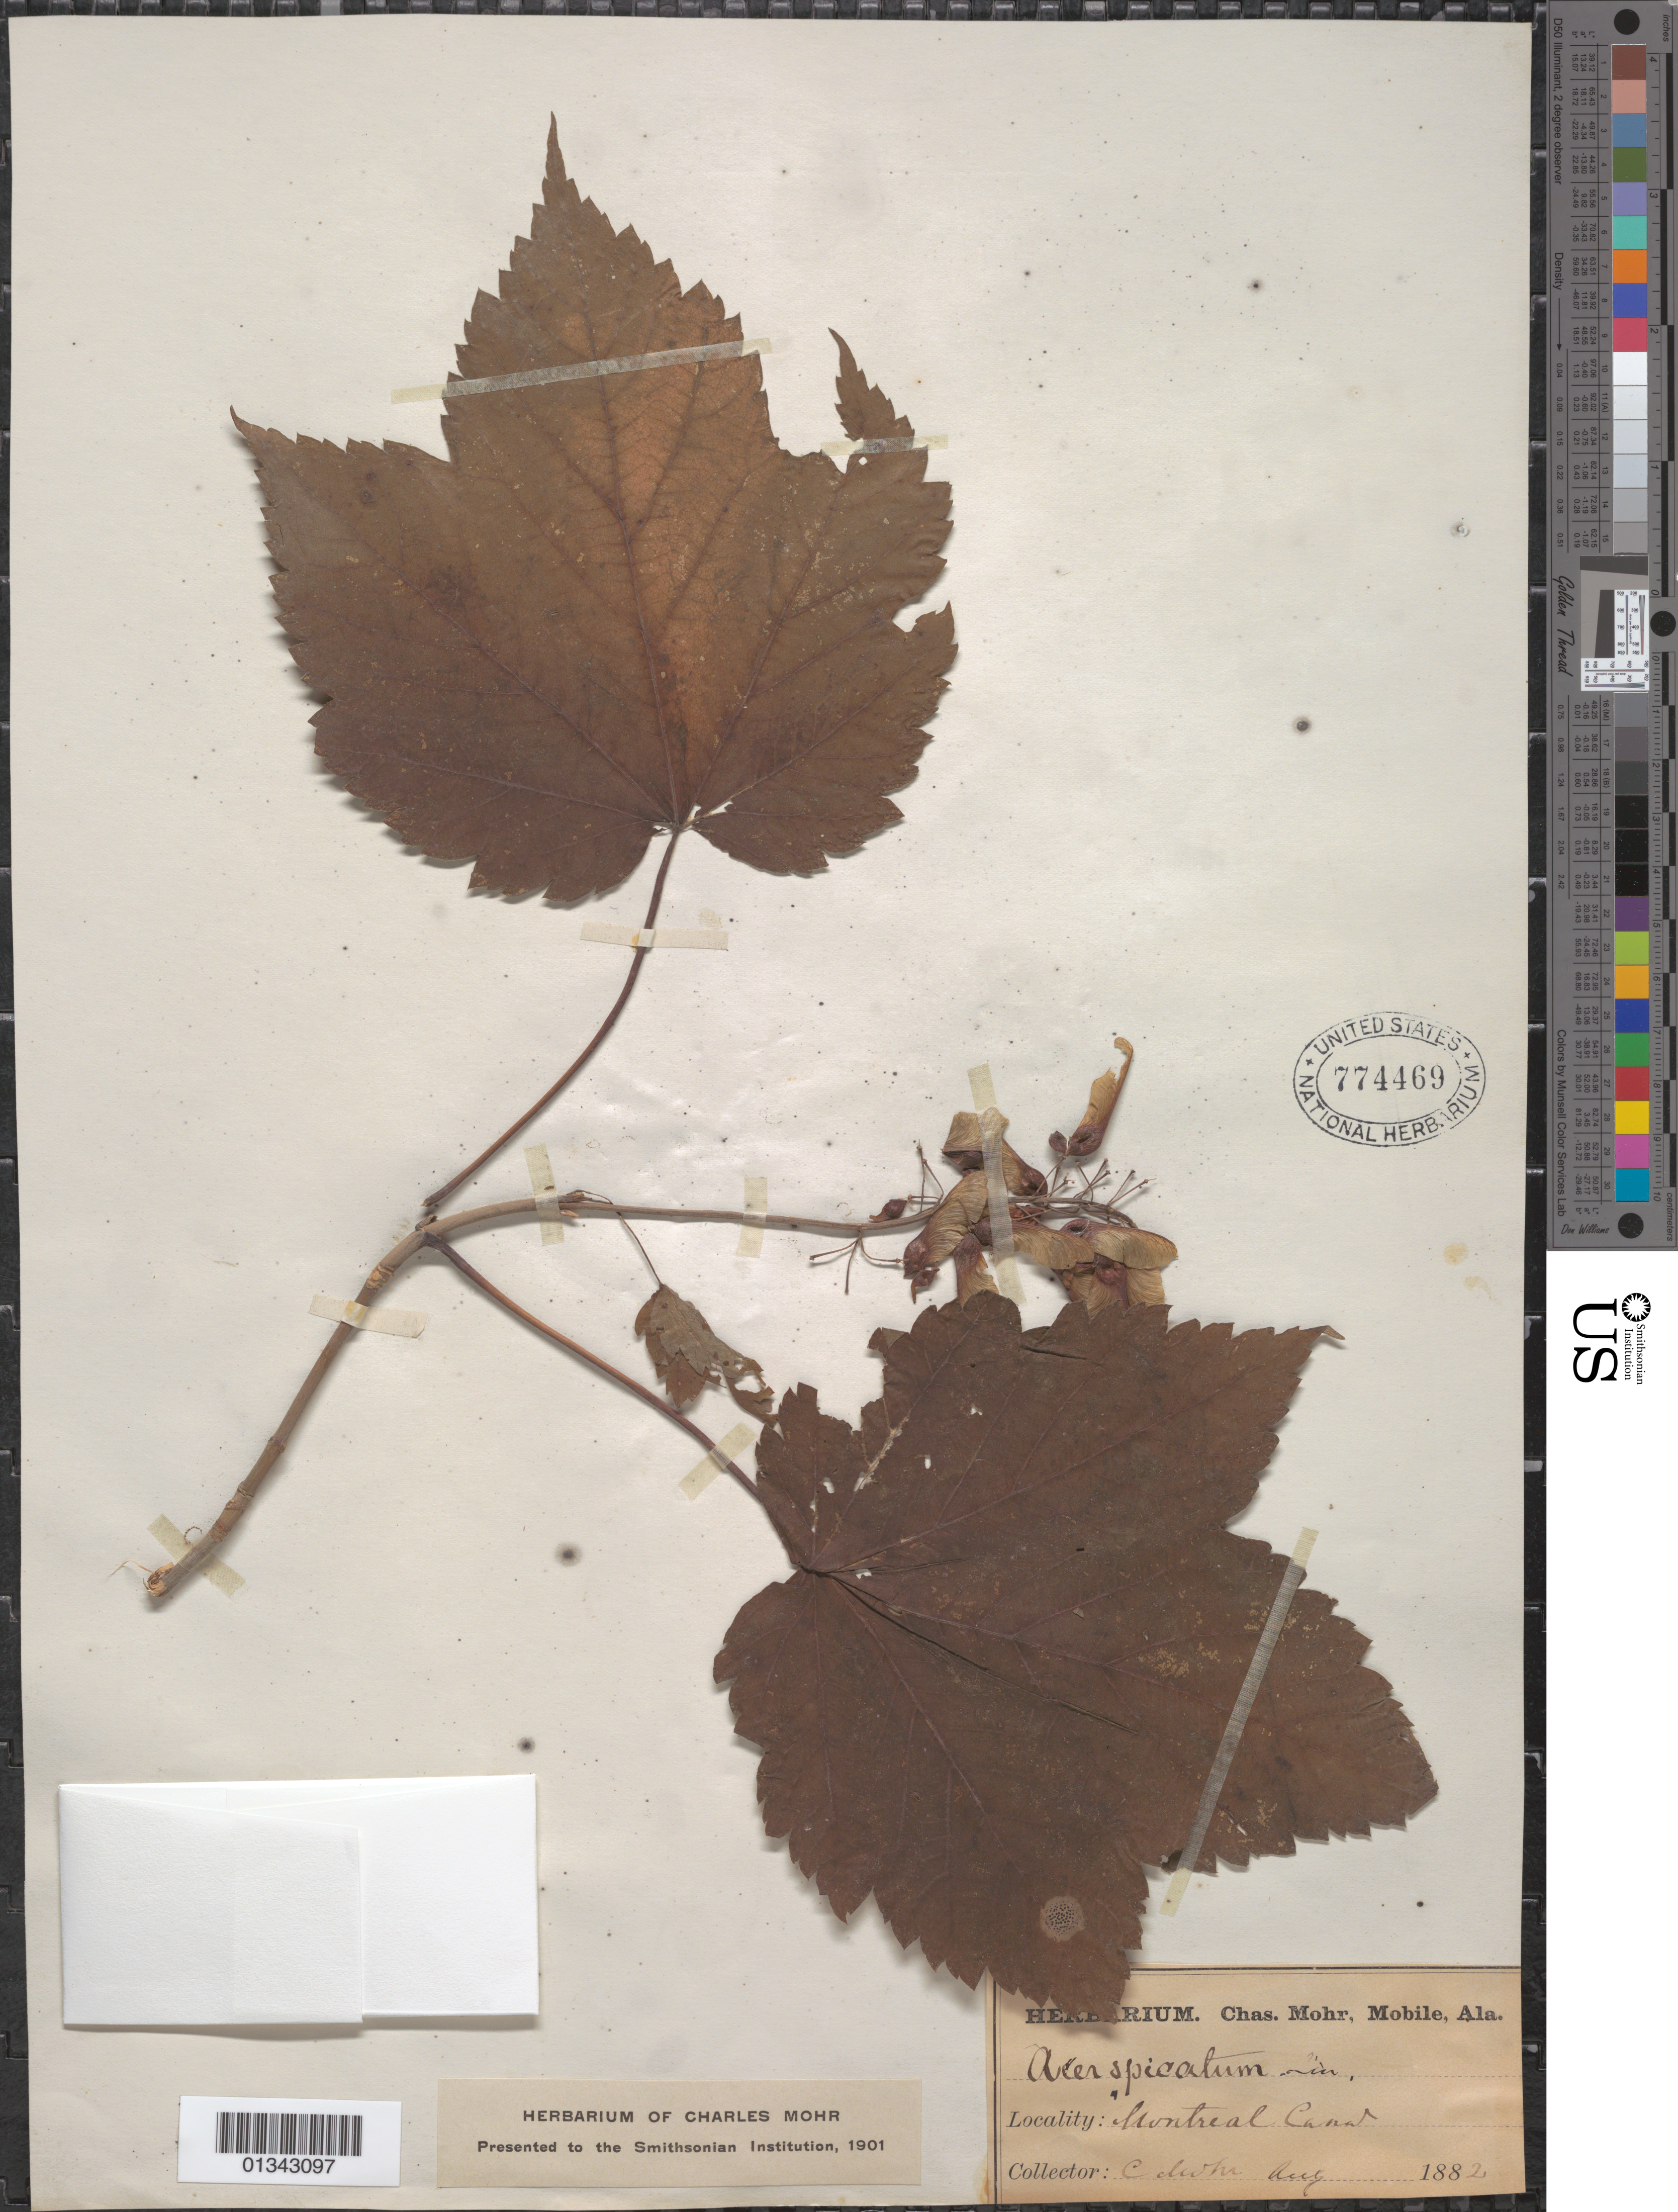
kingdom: Plantae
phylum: Tracheophyta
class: Magnoliopsida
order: Sapindales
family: Sapindaceae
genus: Acer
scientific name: Acer spicatum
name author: Lam.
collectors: C. T. Mohr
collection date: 1882-08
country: Canada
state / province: Quebec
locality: Montreal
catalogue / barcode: US 774469